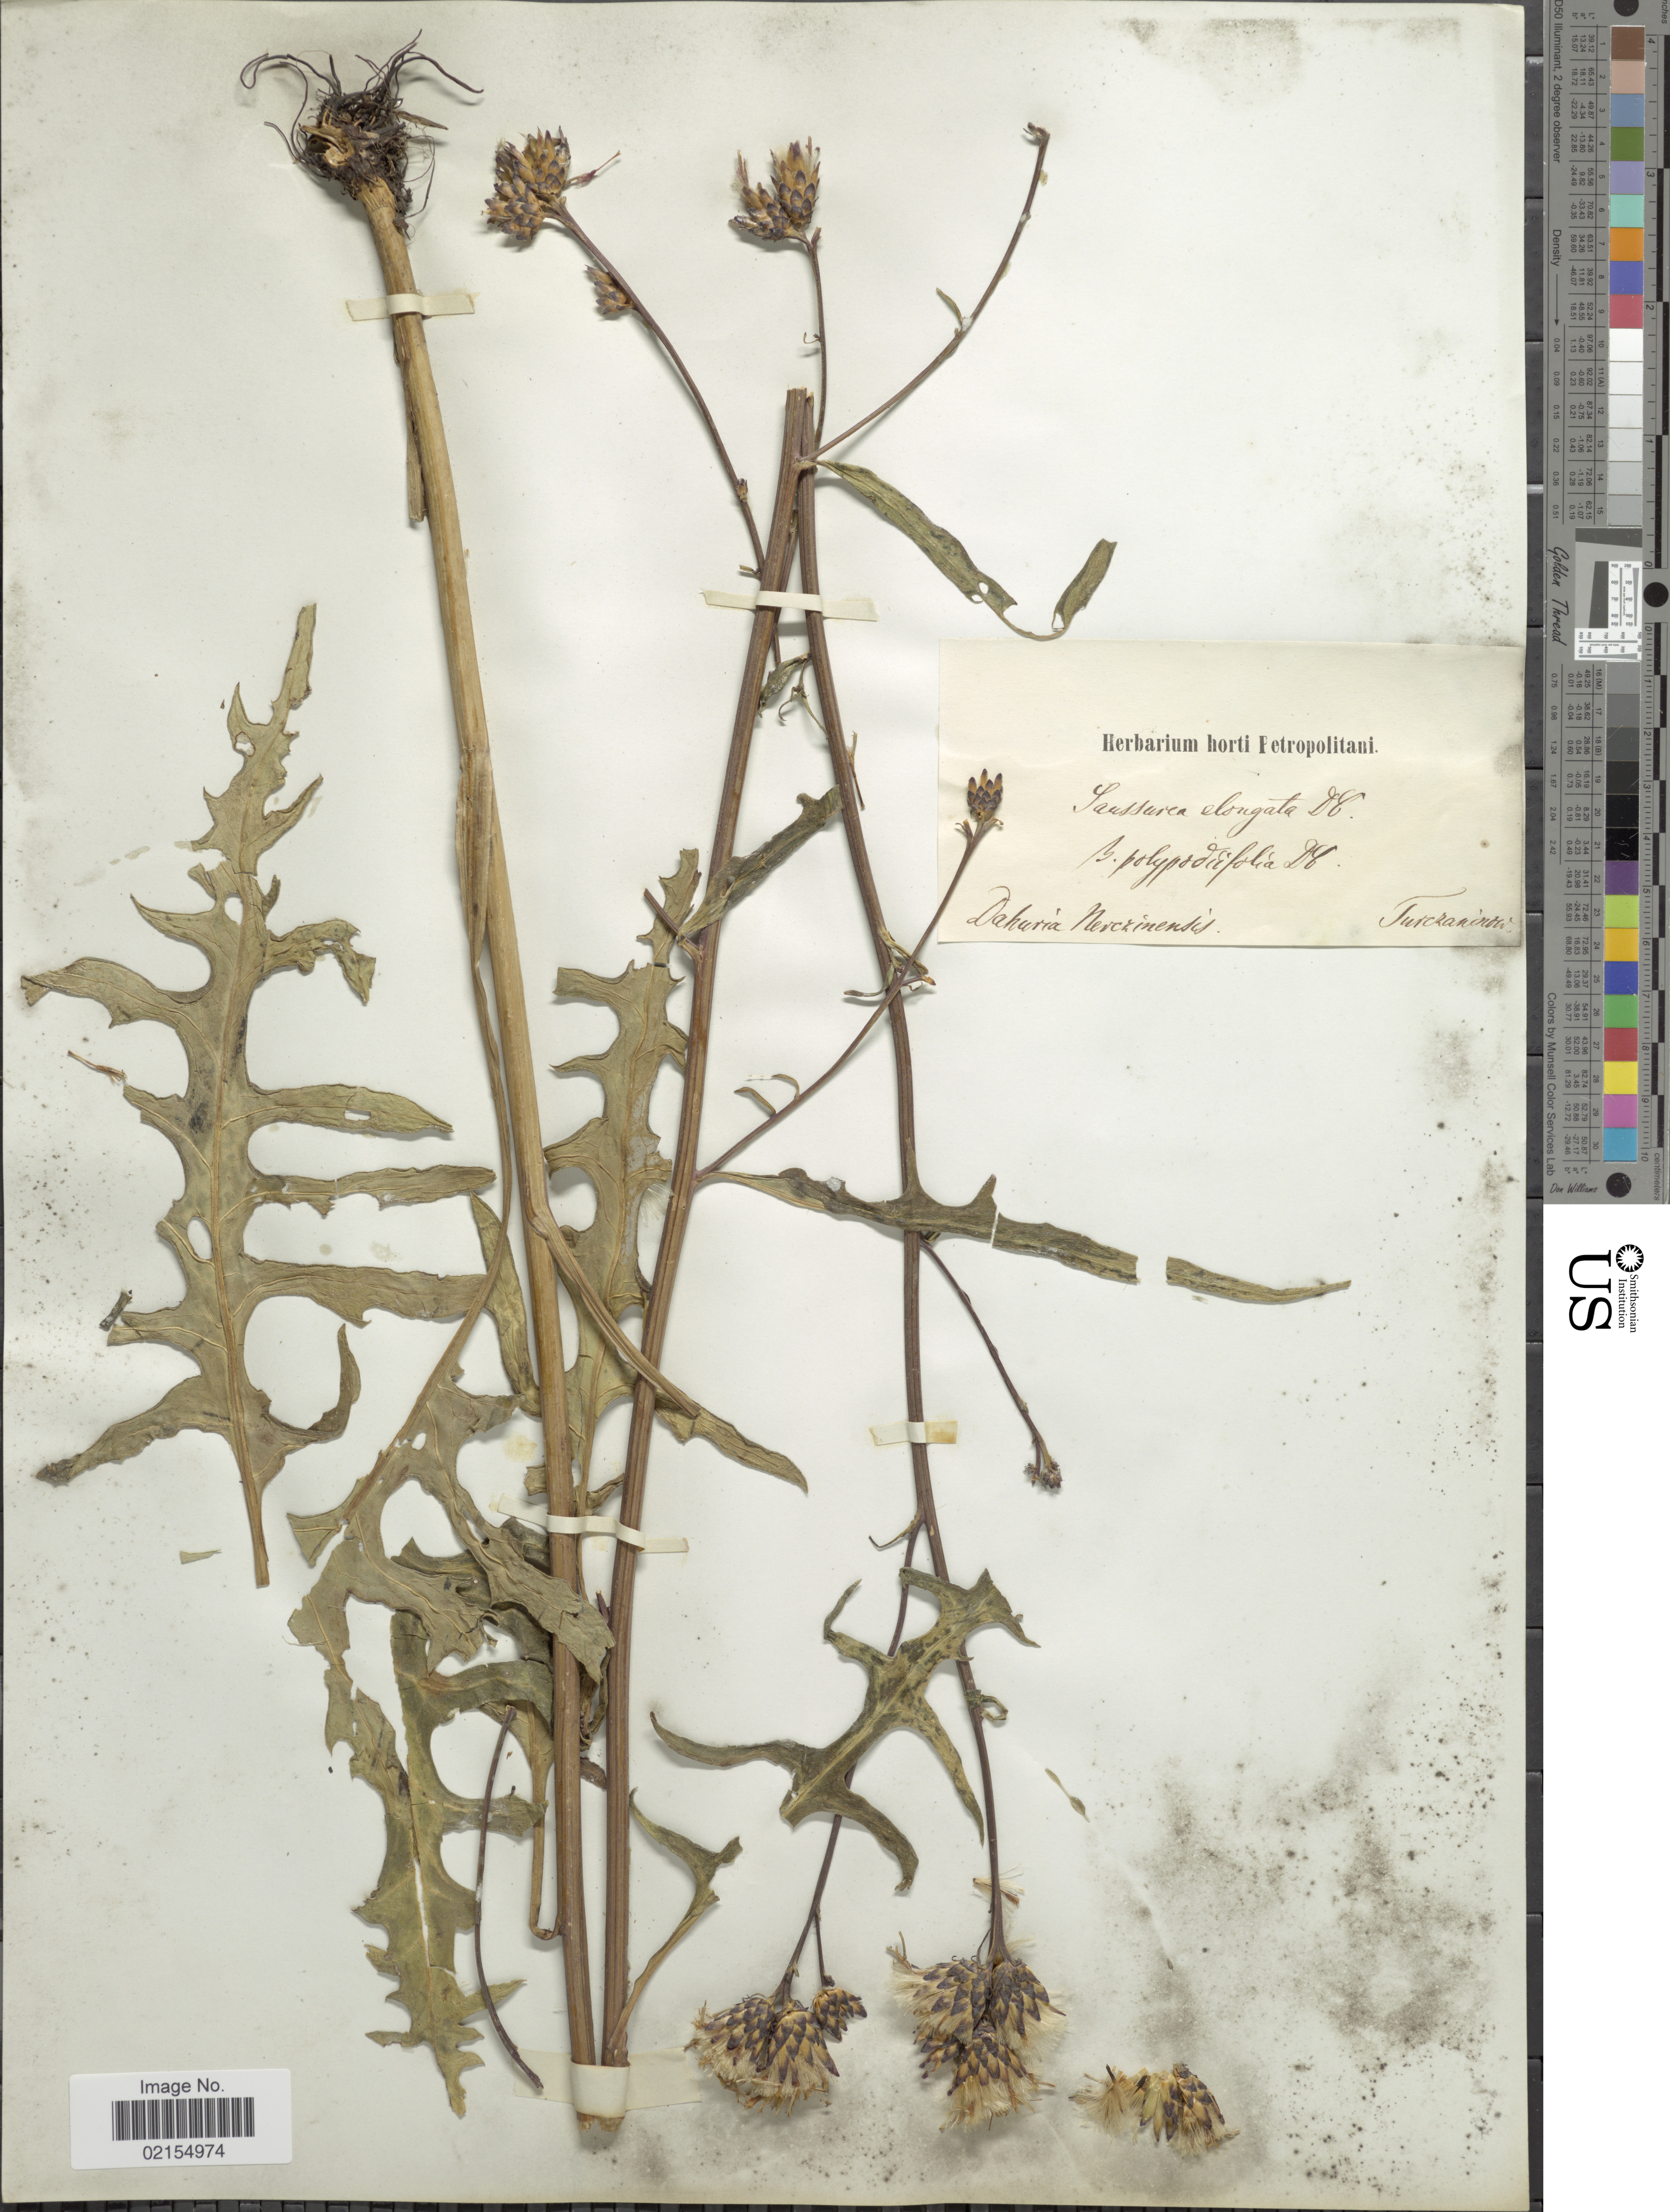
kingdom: Plantae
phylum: Tracheophyta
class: Magnoliopsida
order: Asterales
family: Asteraceae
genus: Saussurea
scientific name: Saussurea elongata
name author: DC.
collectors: N. Turczaninow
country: Russian Federation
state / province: Zabaykalsky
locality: Dahuria Nerzinensis